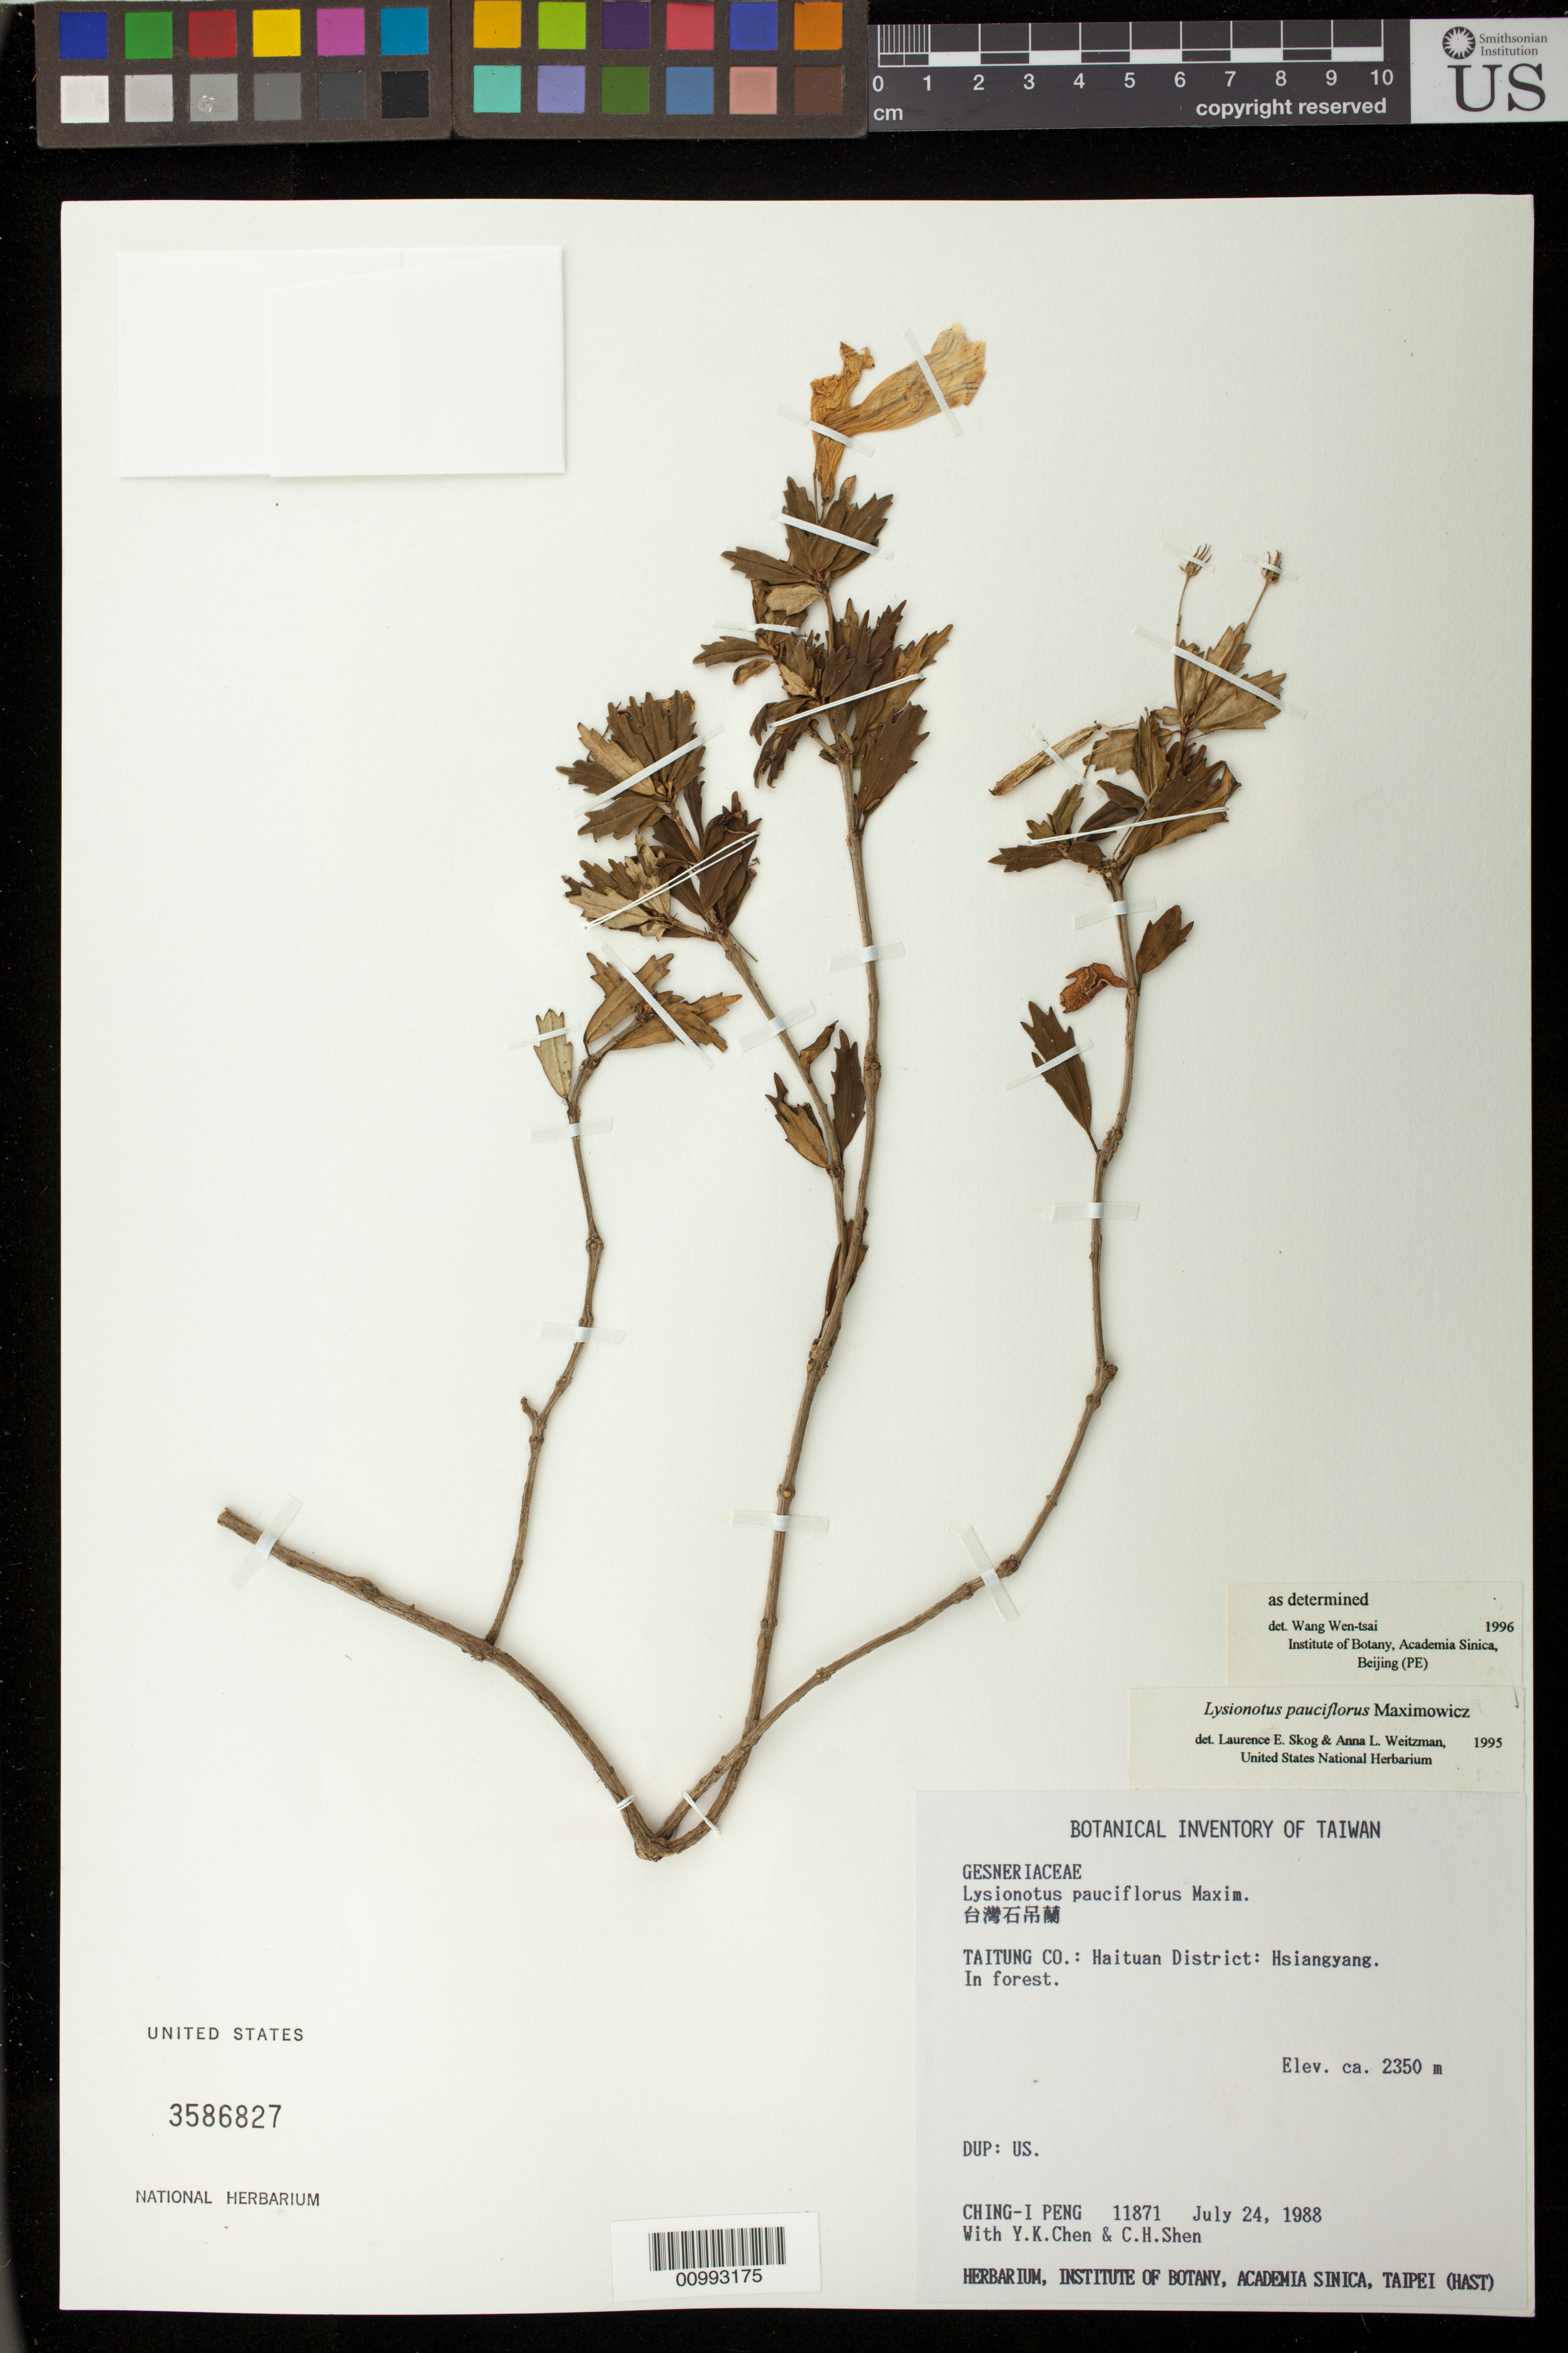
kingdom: Plantae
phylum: Tracheophyta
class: Magnoliopsida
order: Lamiales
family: Gesneriaceae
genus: Lysionotus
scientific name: Lysionotus pauciflorus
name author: Maxim.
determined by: Skog, L. E.; Weitzman, A. L.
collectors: C.-I Peng, Y. K. Chen & C. Shen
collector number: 11871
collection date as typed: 24 Jul 1988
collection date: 1988-07-24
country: Taiwan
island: Taiwan [Formosa]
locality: Taitung Co.: Haituan District: Hsiangyang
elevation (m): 2350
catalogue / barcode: US 3586827